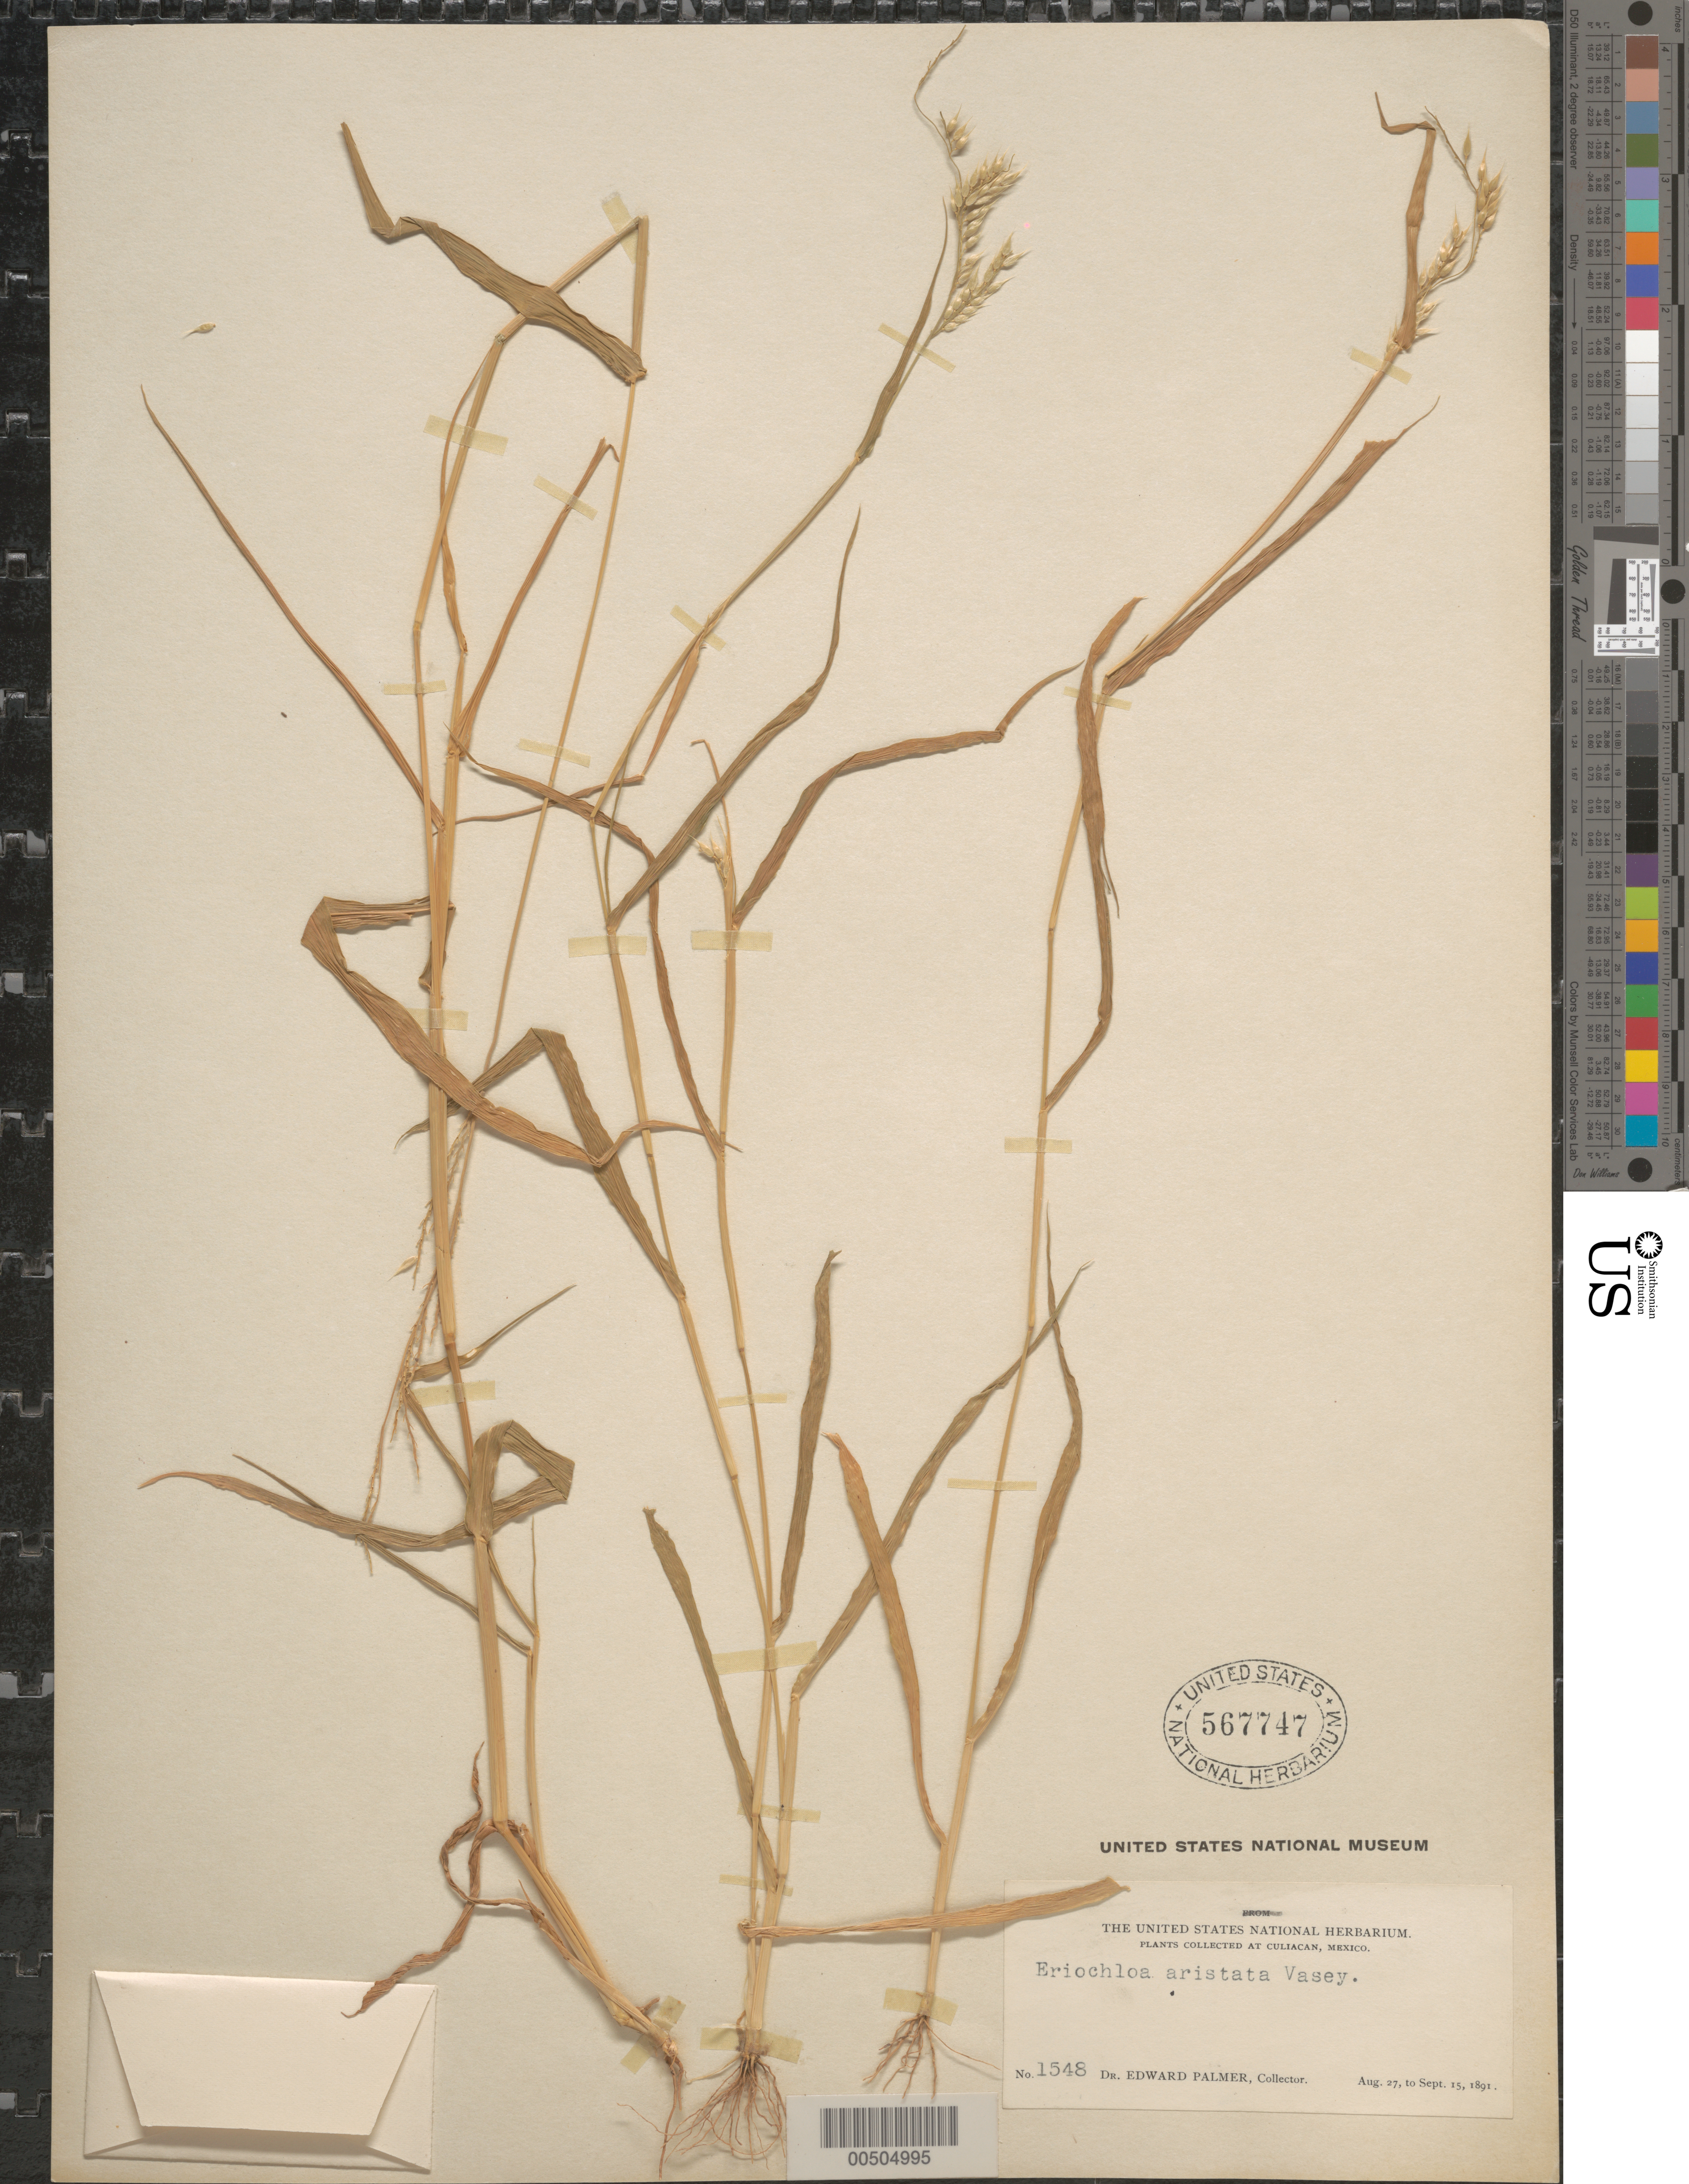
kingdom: Plantae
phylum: Tracheophyta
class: Liliopsida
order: Poales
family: Poaceae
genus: Eriochloa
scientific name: Eriochloa aristata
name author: Vasey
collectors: E. Palmer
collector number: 1548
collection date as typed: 27 Aug 1891 to 15 Sep 1891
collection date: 1891-08-27/1891-09-15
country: Mexico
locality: Culiacan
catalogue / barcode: US 567747